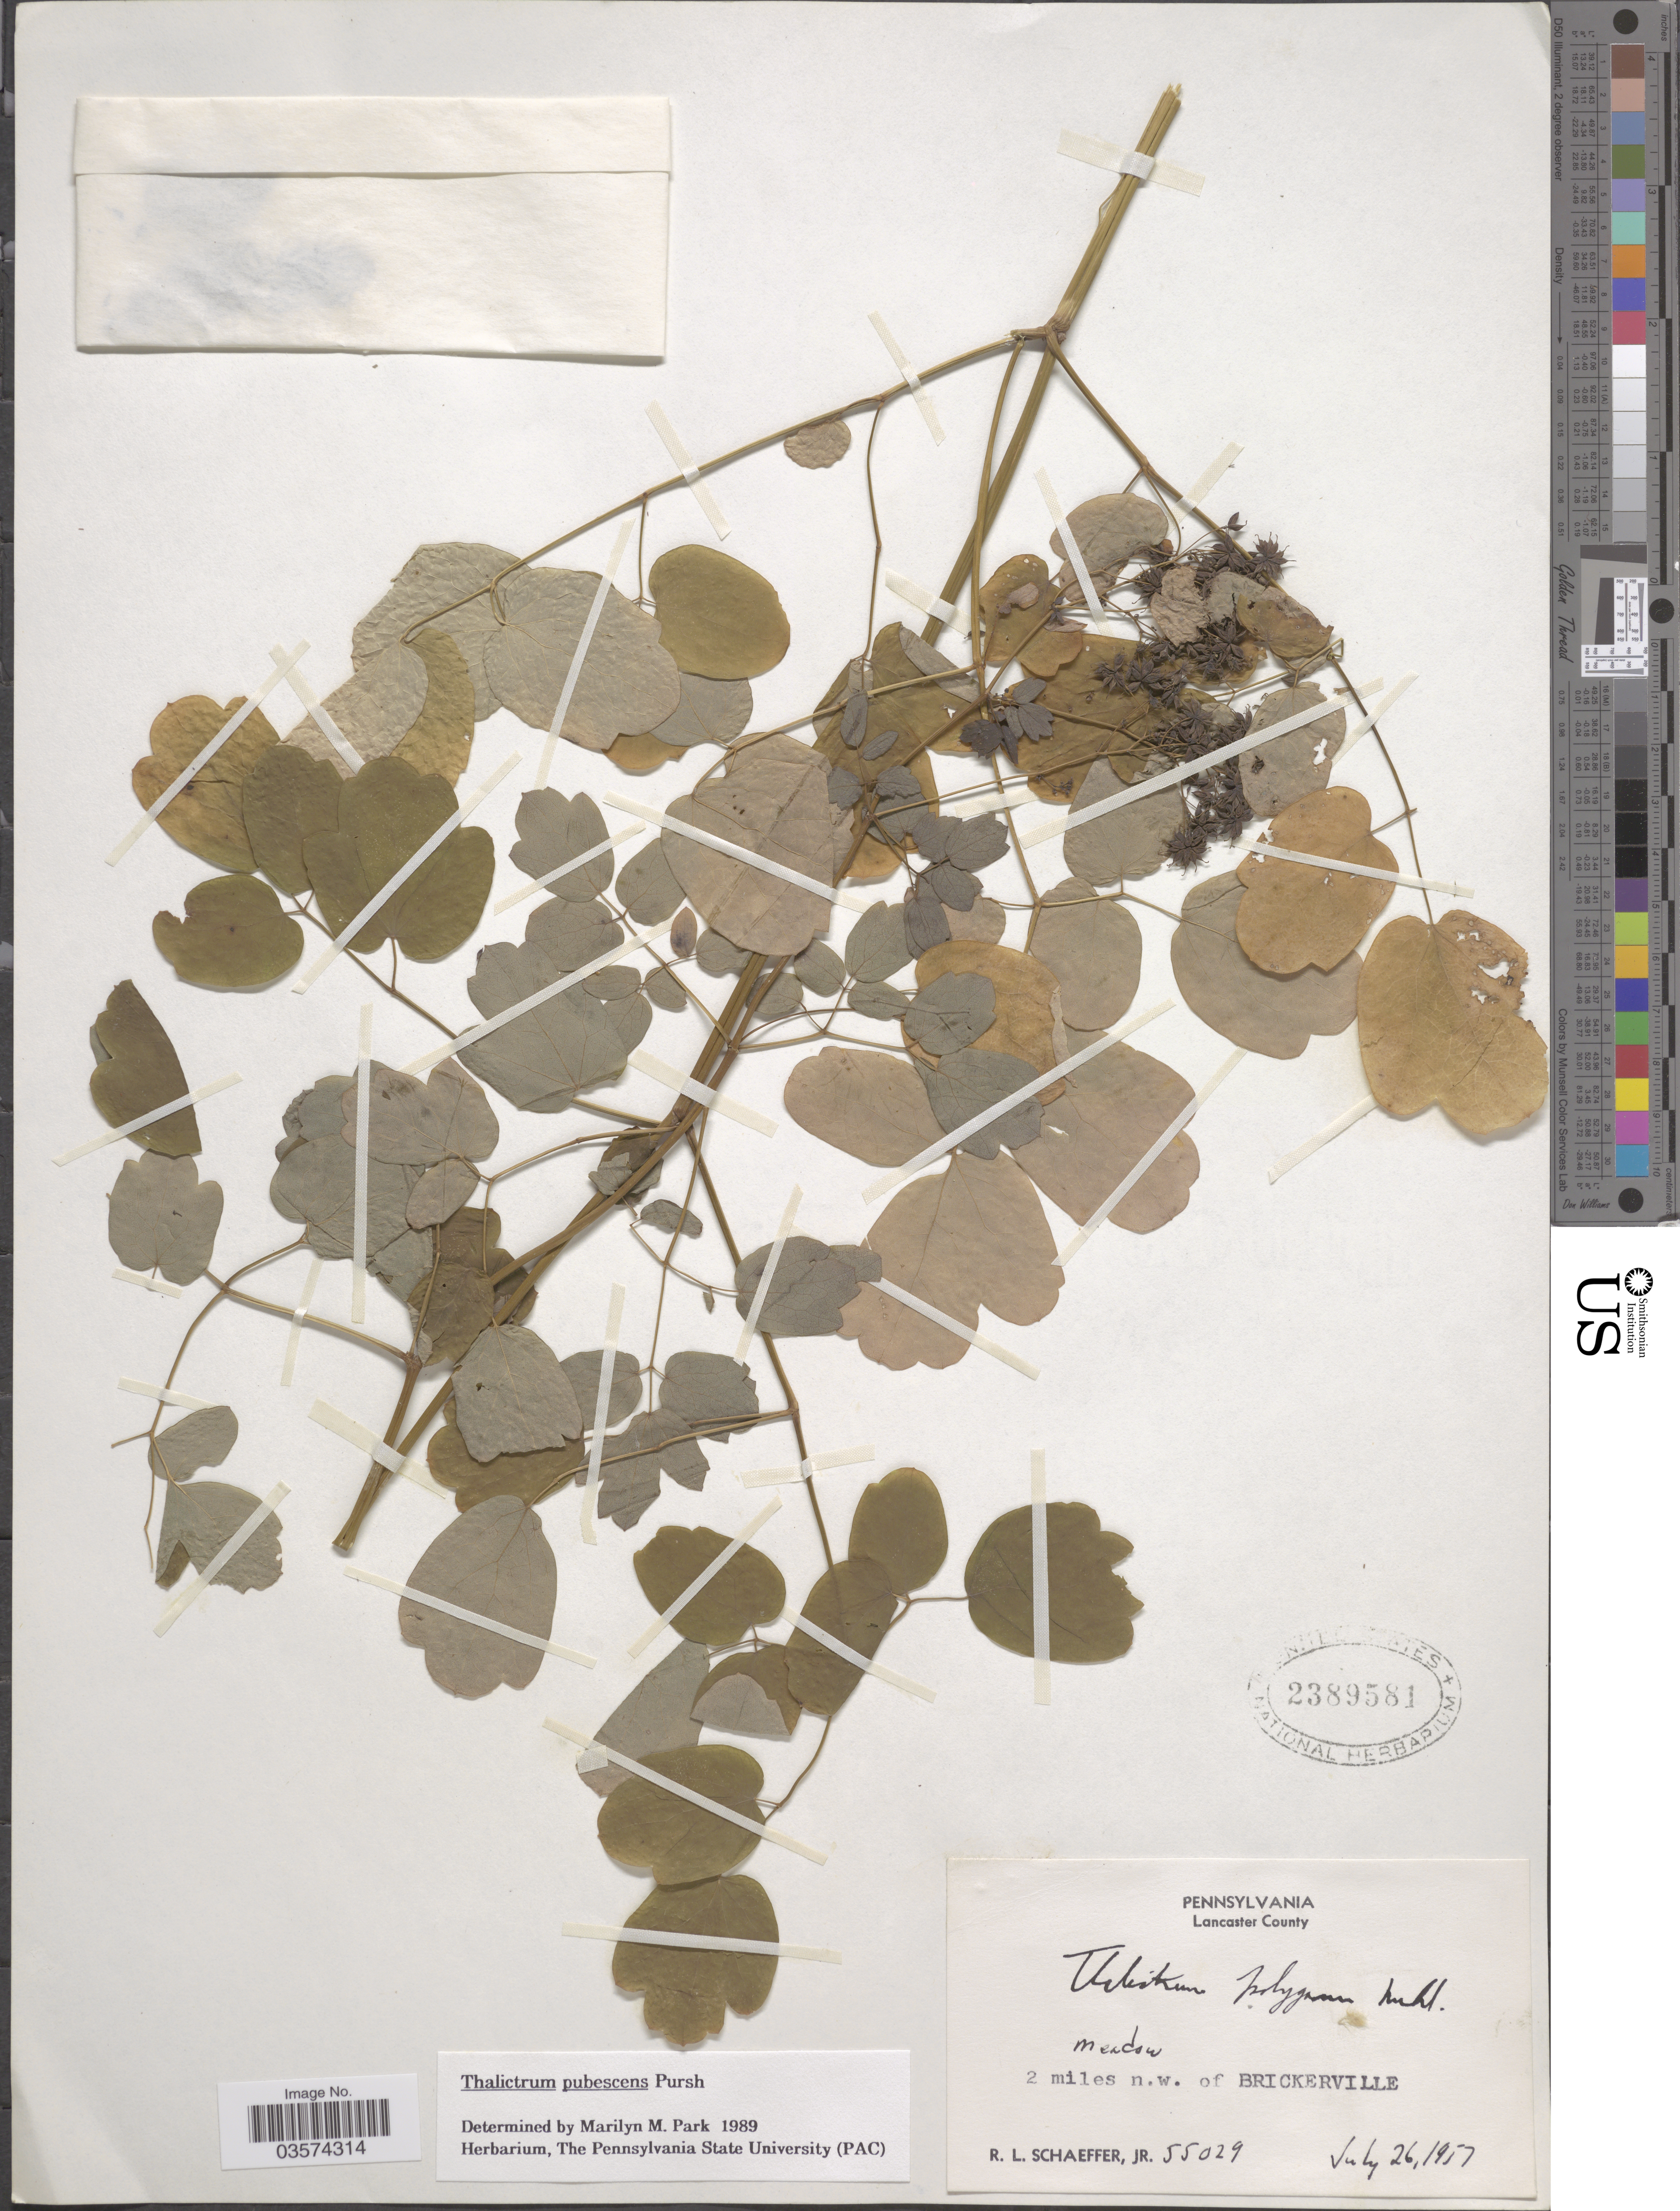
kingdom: Plantae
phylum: Tracheophyta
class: Magnoliopsida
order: Ranunculales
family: Ranunculaceae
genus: Thalictrum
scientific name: Thalictrum pubescens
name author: Pursh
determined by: Park, Marilyn Marqueen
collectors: R. L. Schaeffer Jr.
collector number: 55029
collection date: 1957-07-26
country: United States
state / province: Pennsylvania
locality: Lancaster County. 2 miles n.w. of Brickerville.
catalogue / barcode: US 2389581